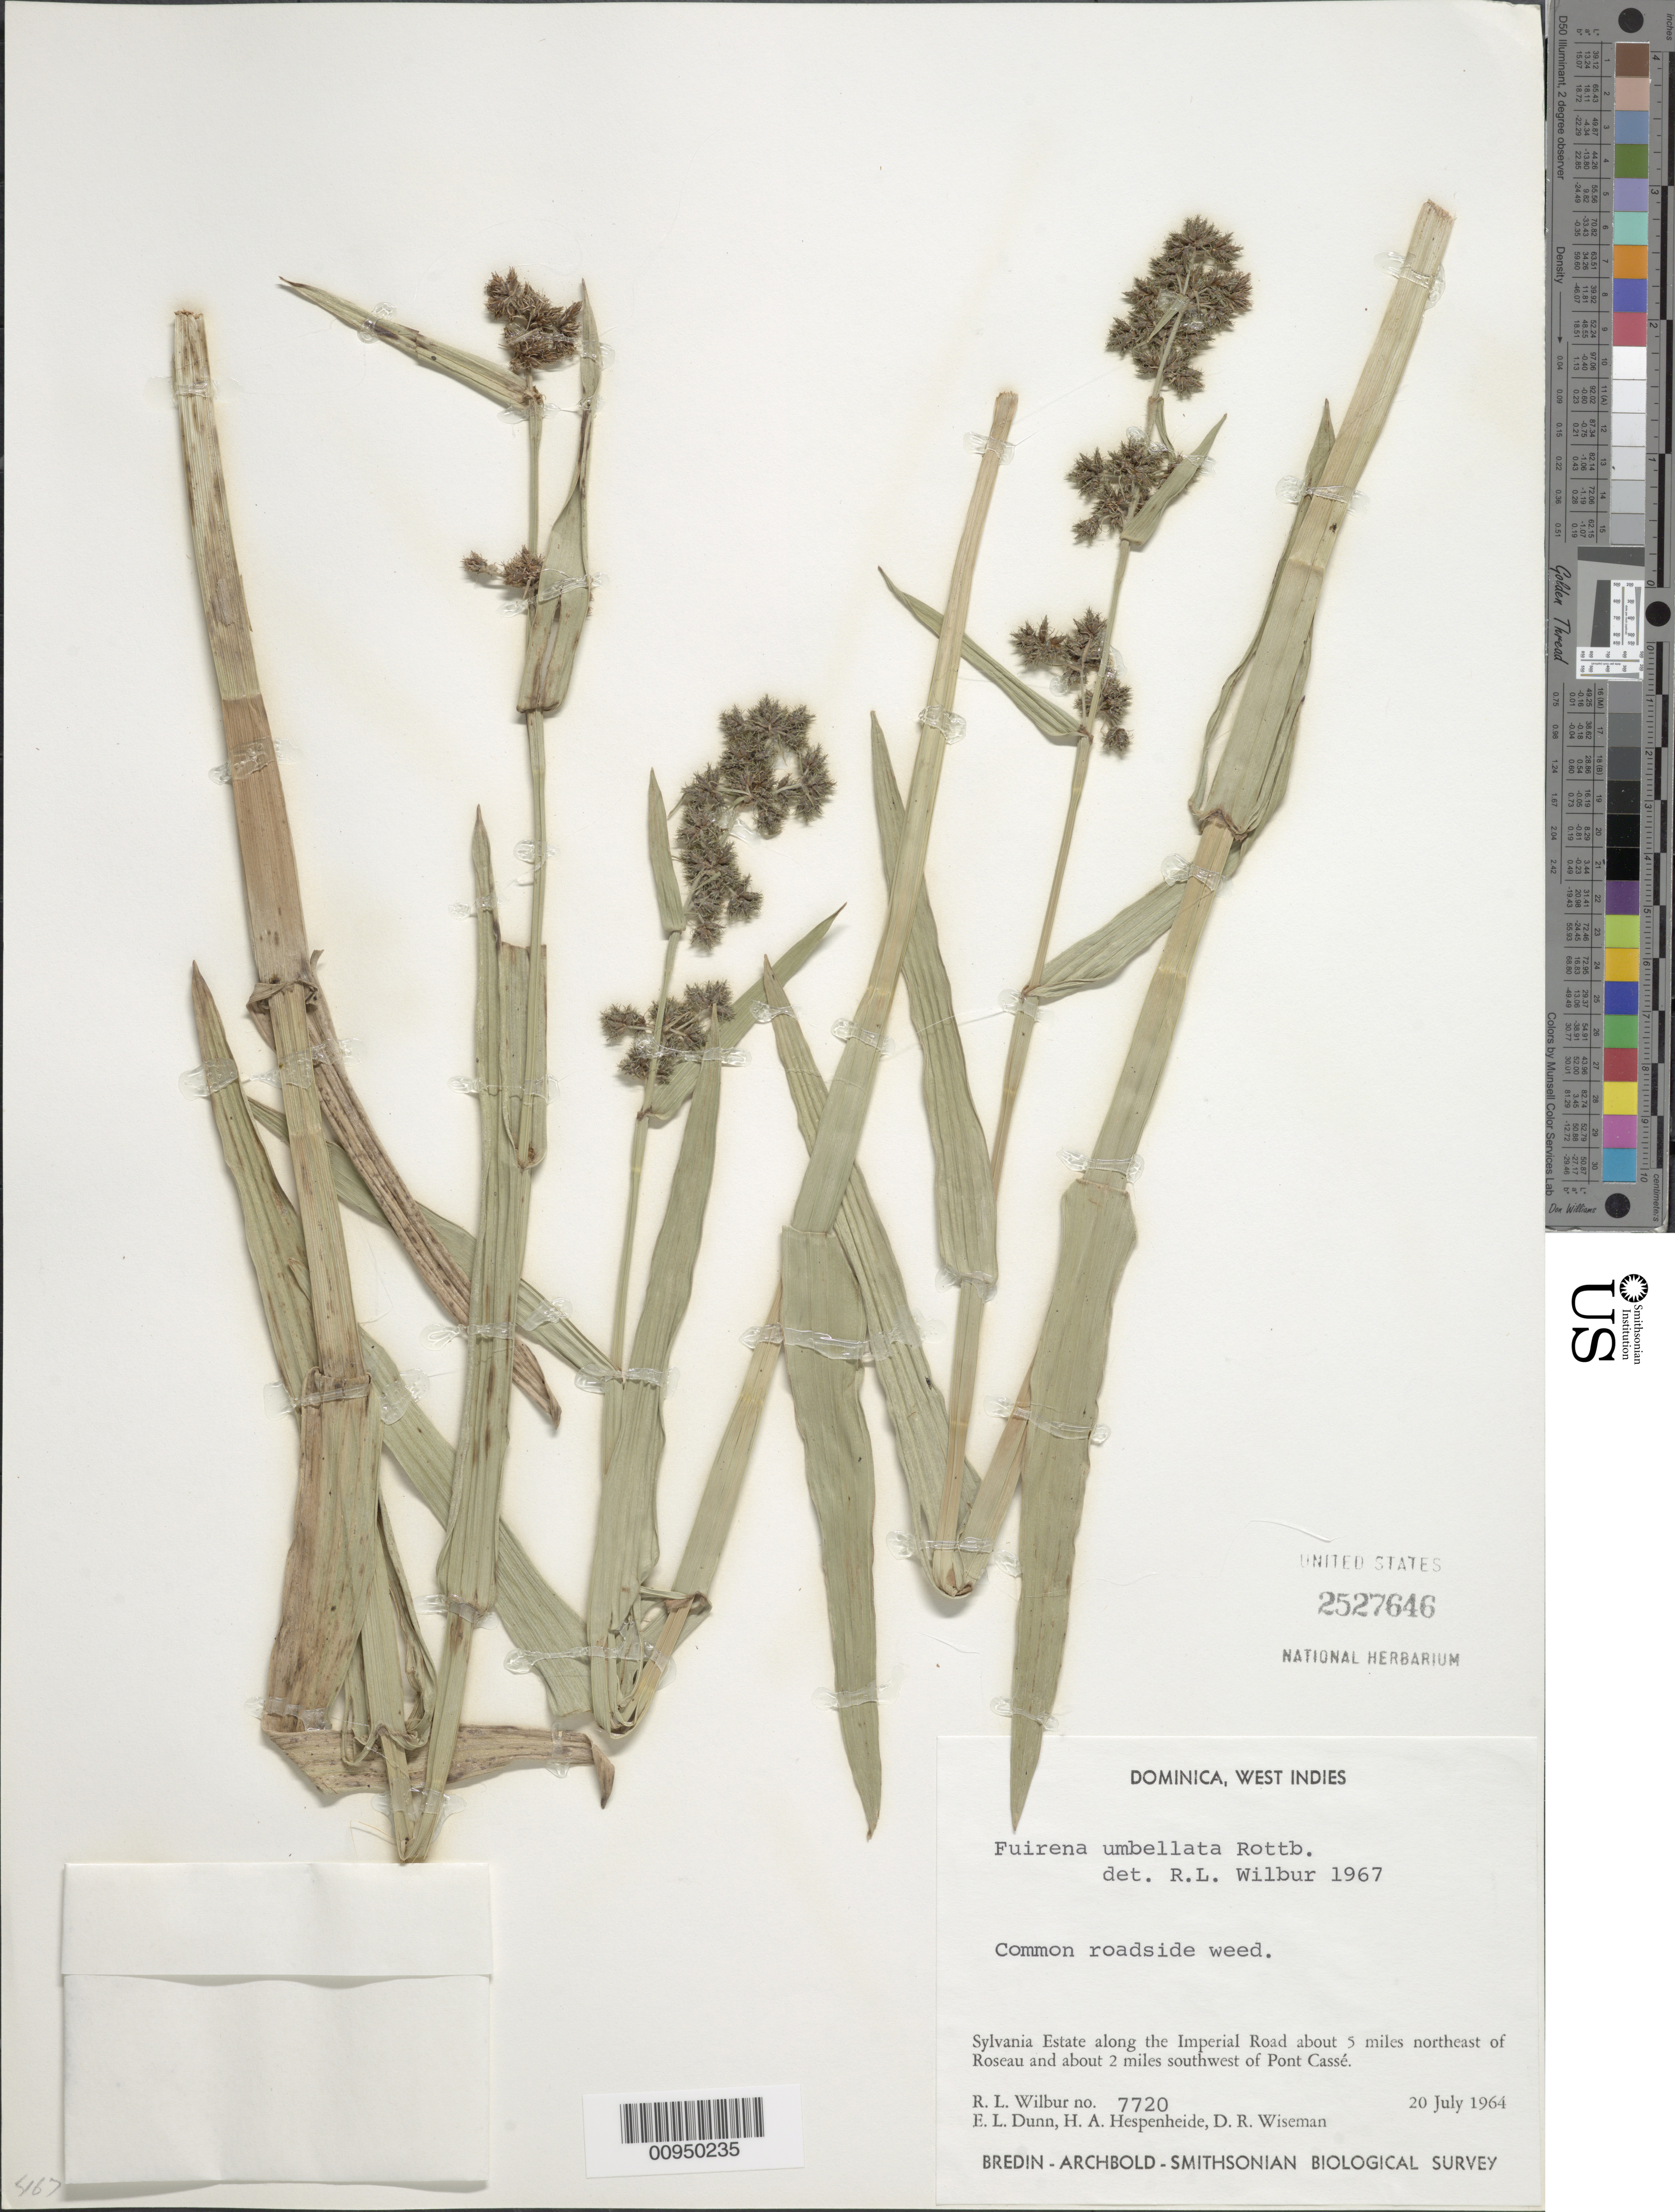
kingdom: Plantae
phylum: Tracheophyta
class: Liliopsida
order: Poales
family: Cyperaceae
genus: Fuirena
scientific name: Fuirena umbellata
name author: Rottb.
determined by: Wilbur, R. L.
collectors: R. L. Wilbur, E. Dunn, H. A. Hespenheide & D. R. Wiseman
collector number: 7720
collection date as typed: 20 Jul 1964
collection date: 1964-07-20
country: Dominica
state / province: St. Joseph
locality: Sylvania Estate along the Imperial Road about 5 miles NE of Roseau and about 2 miles SW of Pont Cassé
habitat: Roadside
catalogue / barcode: US 2527646